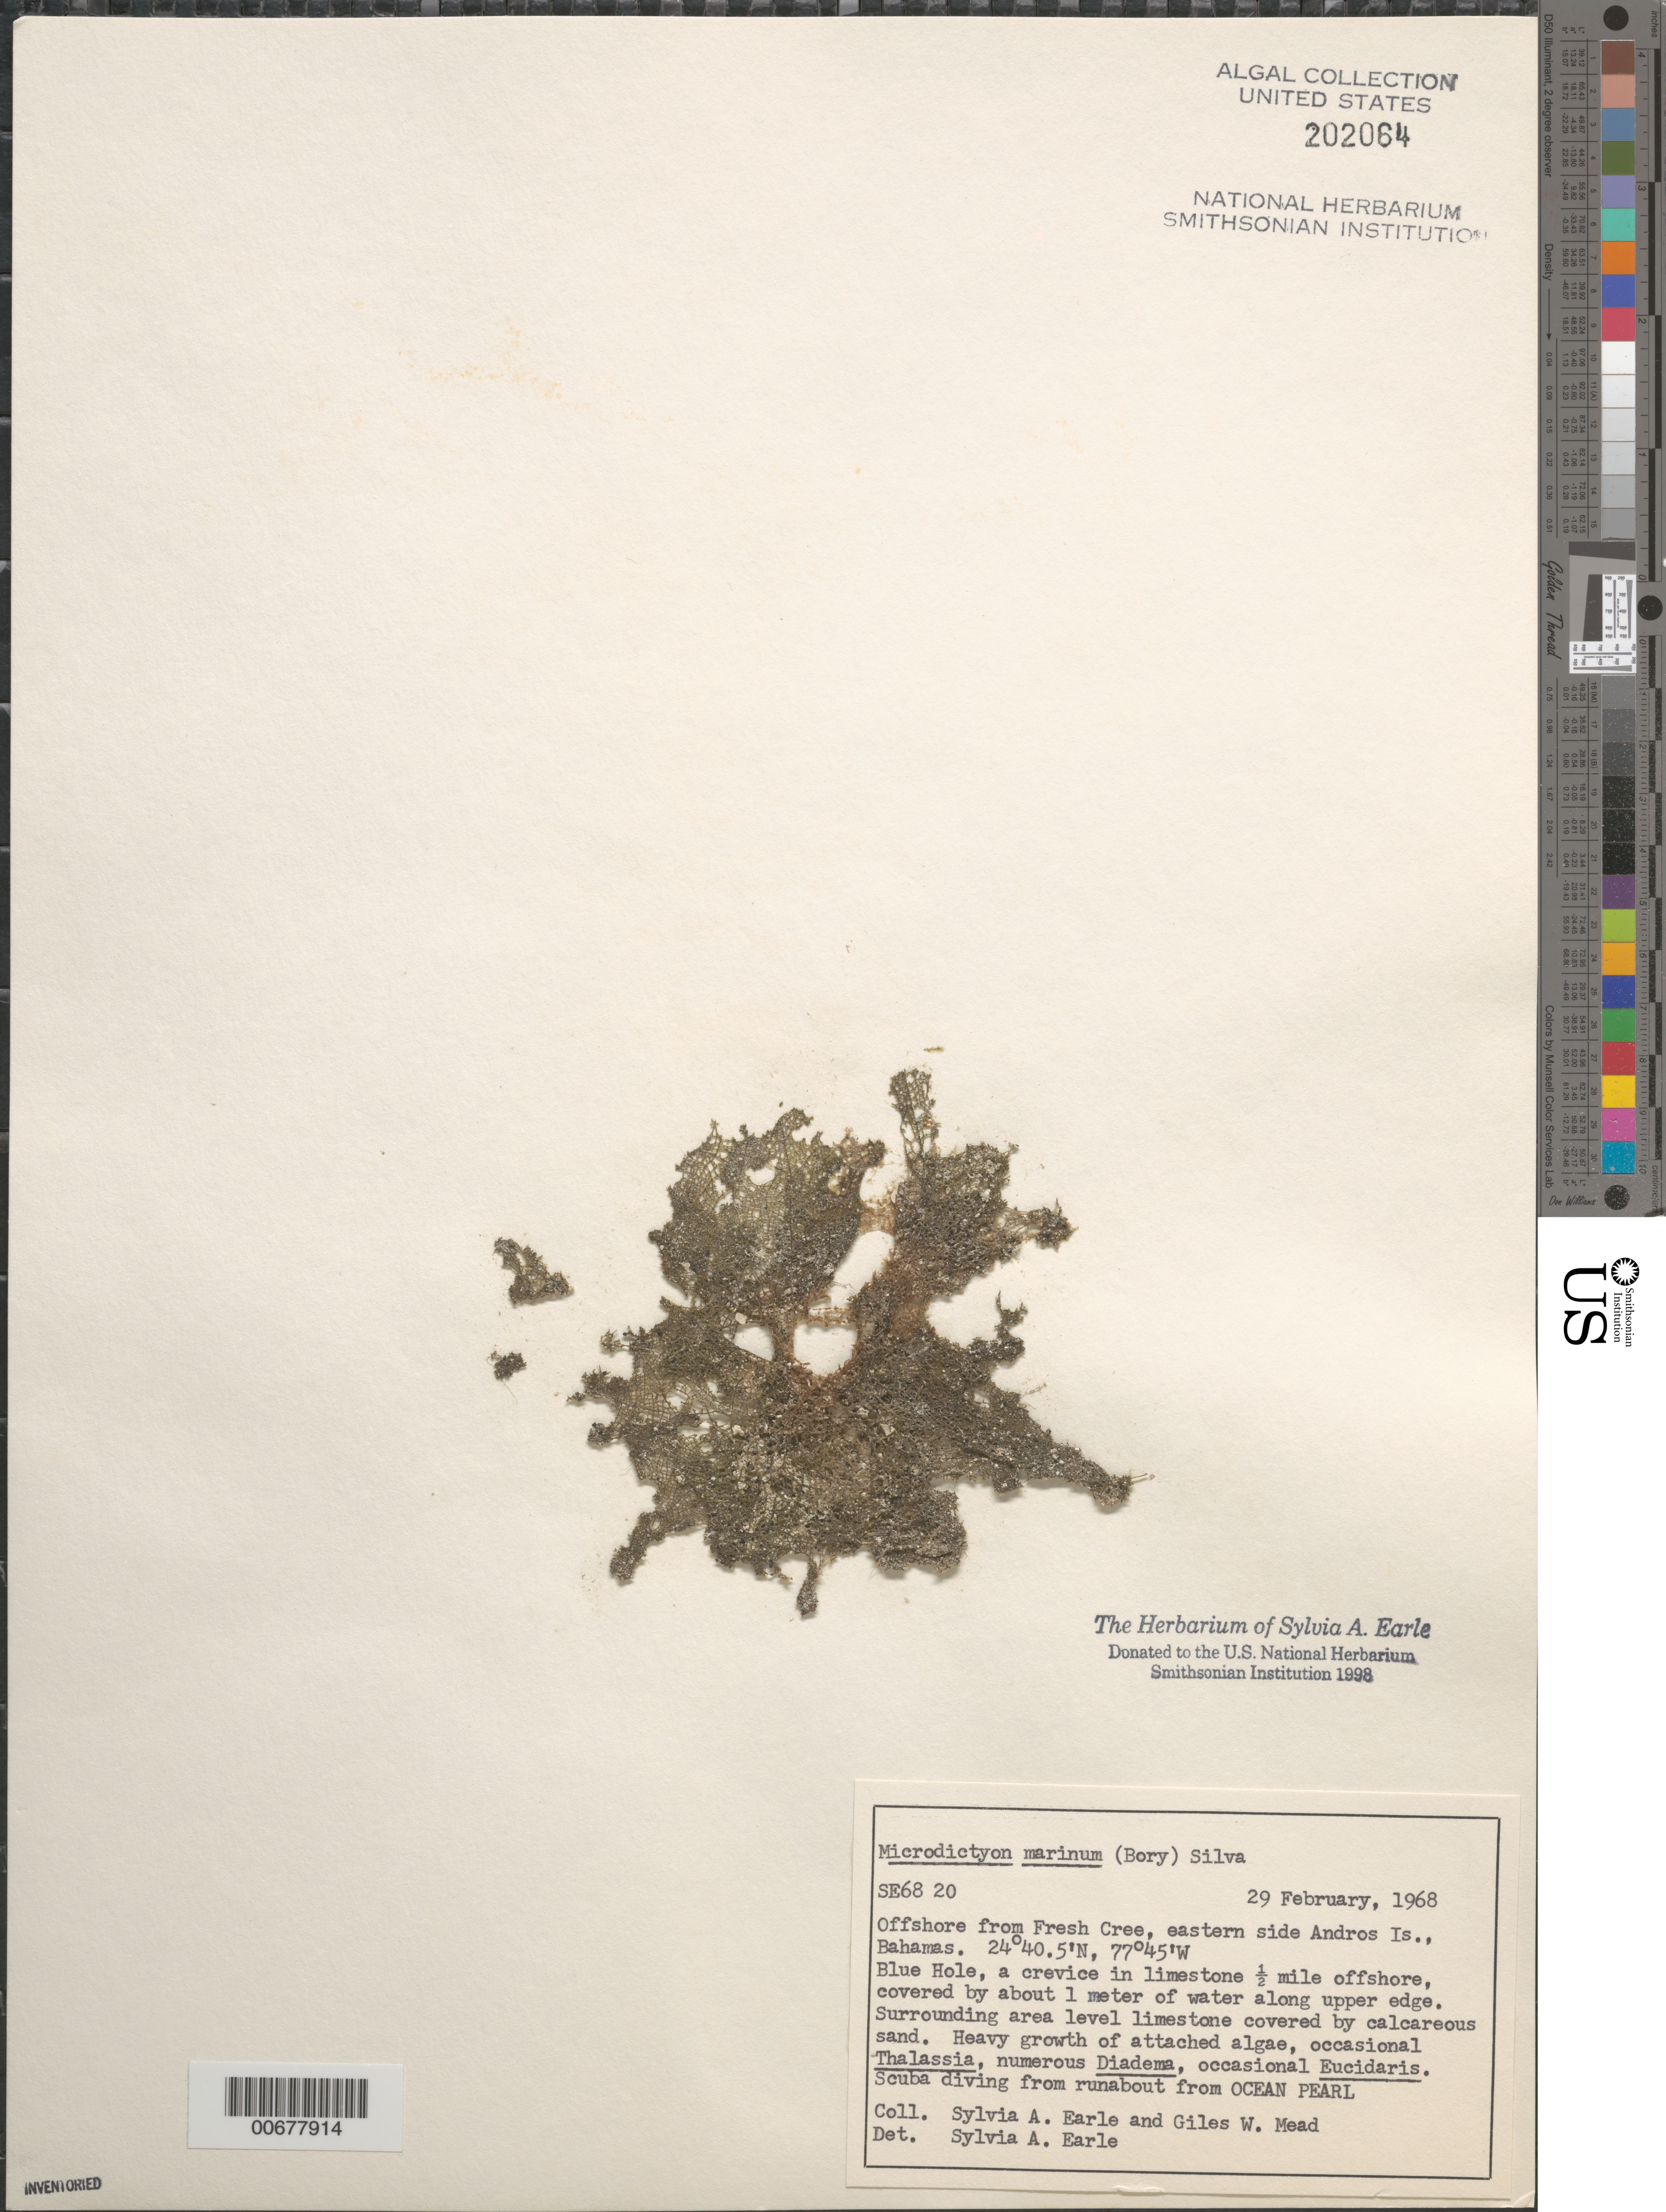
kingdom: Plantae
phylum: Chlorophyta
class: Ulvophyceae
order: Cladophorales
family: Anadyomenaceae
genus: Microdictyon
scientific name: Microdictyon marinum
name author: (Bory) P.C. Silva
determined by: Earle, S. A.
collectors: S. A. Earle & G. W. Mead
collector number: SE 6820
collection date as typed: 29 Feb 1968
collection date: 1968-02-29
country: Bahamas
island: Andros Island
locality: Blue Hole, off Fresh Creek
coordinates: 24 40.5' N, 77 45' W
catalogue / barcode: US 202064